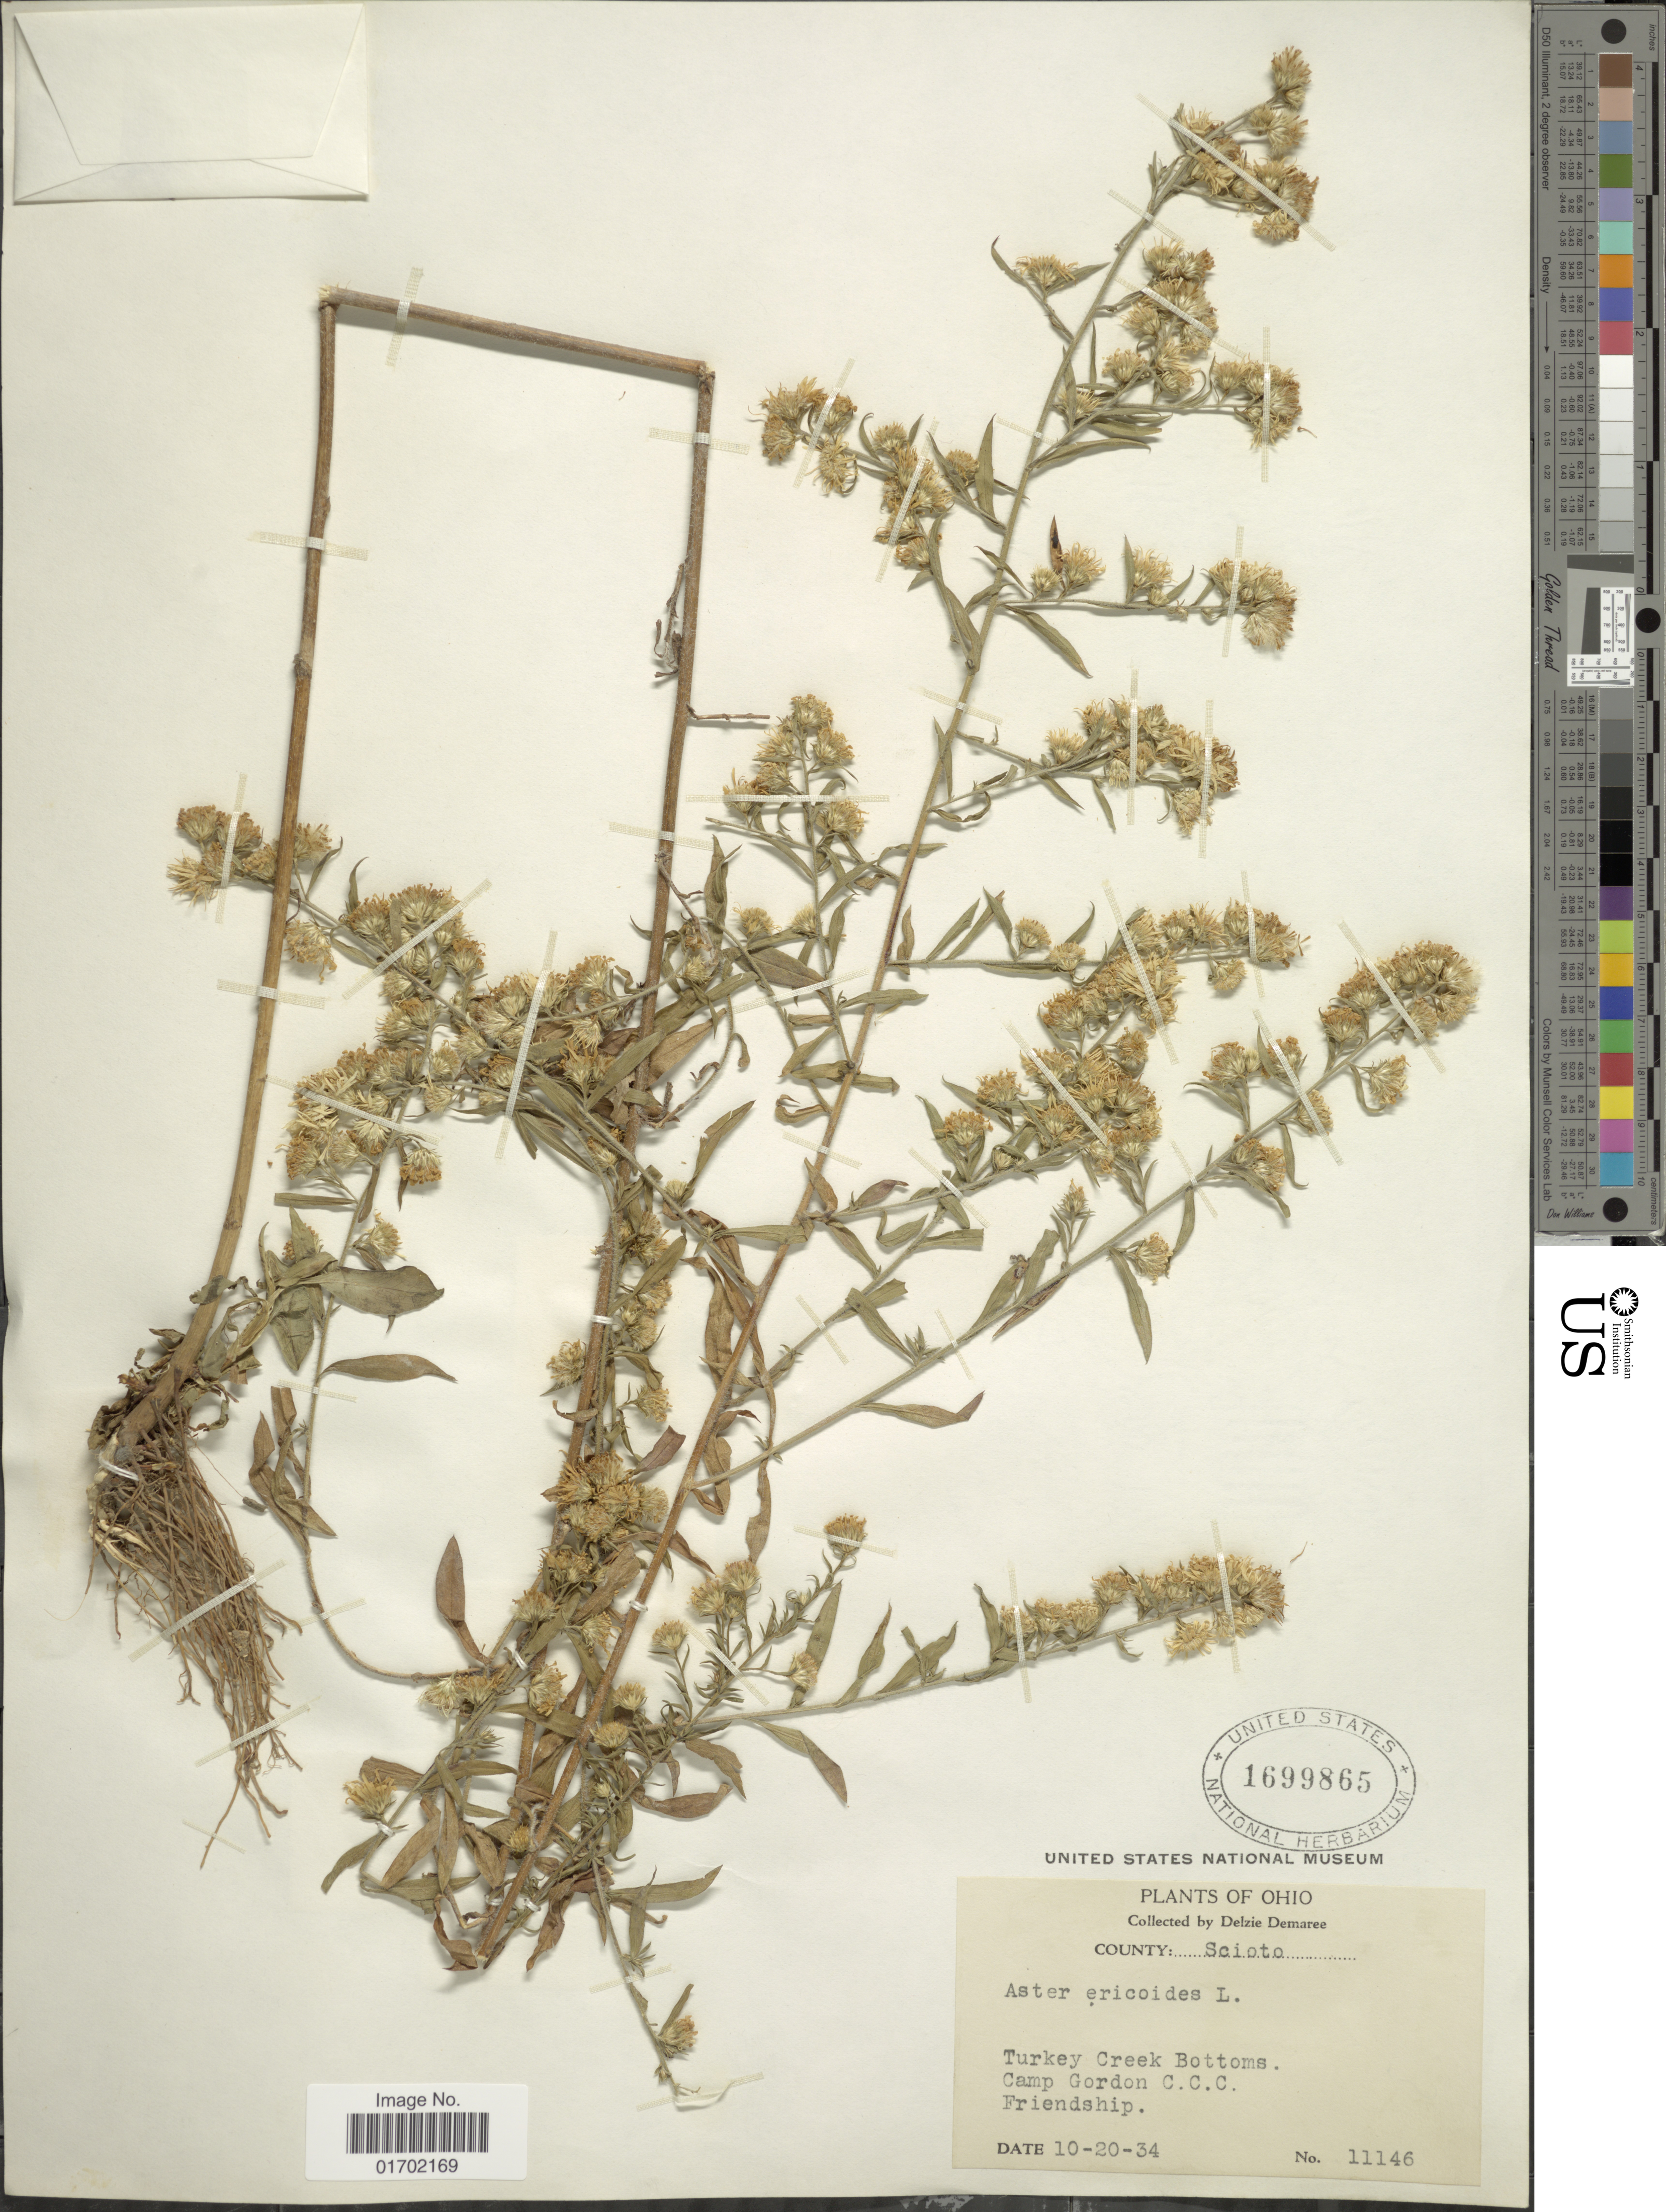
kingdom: Plantae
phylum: Tracheophyta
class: Magnoliopsida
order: Asterales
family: Asteraceae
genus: Symphyotrichum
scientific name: Symphyotrichum pilosum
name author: (Willd.) G.L. Nesom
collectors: D. Demaree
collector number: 11146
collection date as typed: Transcribed d/m/y: 20/10/34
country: United States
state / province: Ohio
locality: County Scotio, Turkey Creek Bottoms, Camp Gordon C. C. C., Friendship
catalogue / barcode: US 1699865